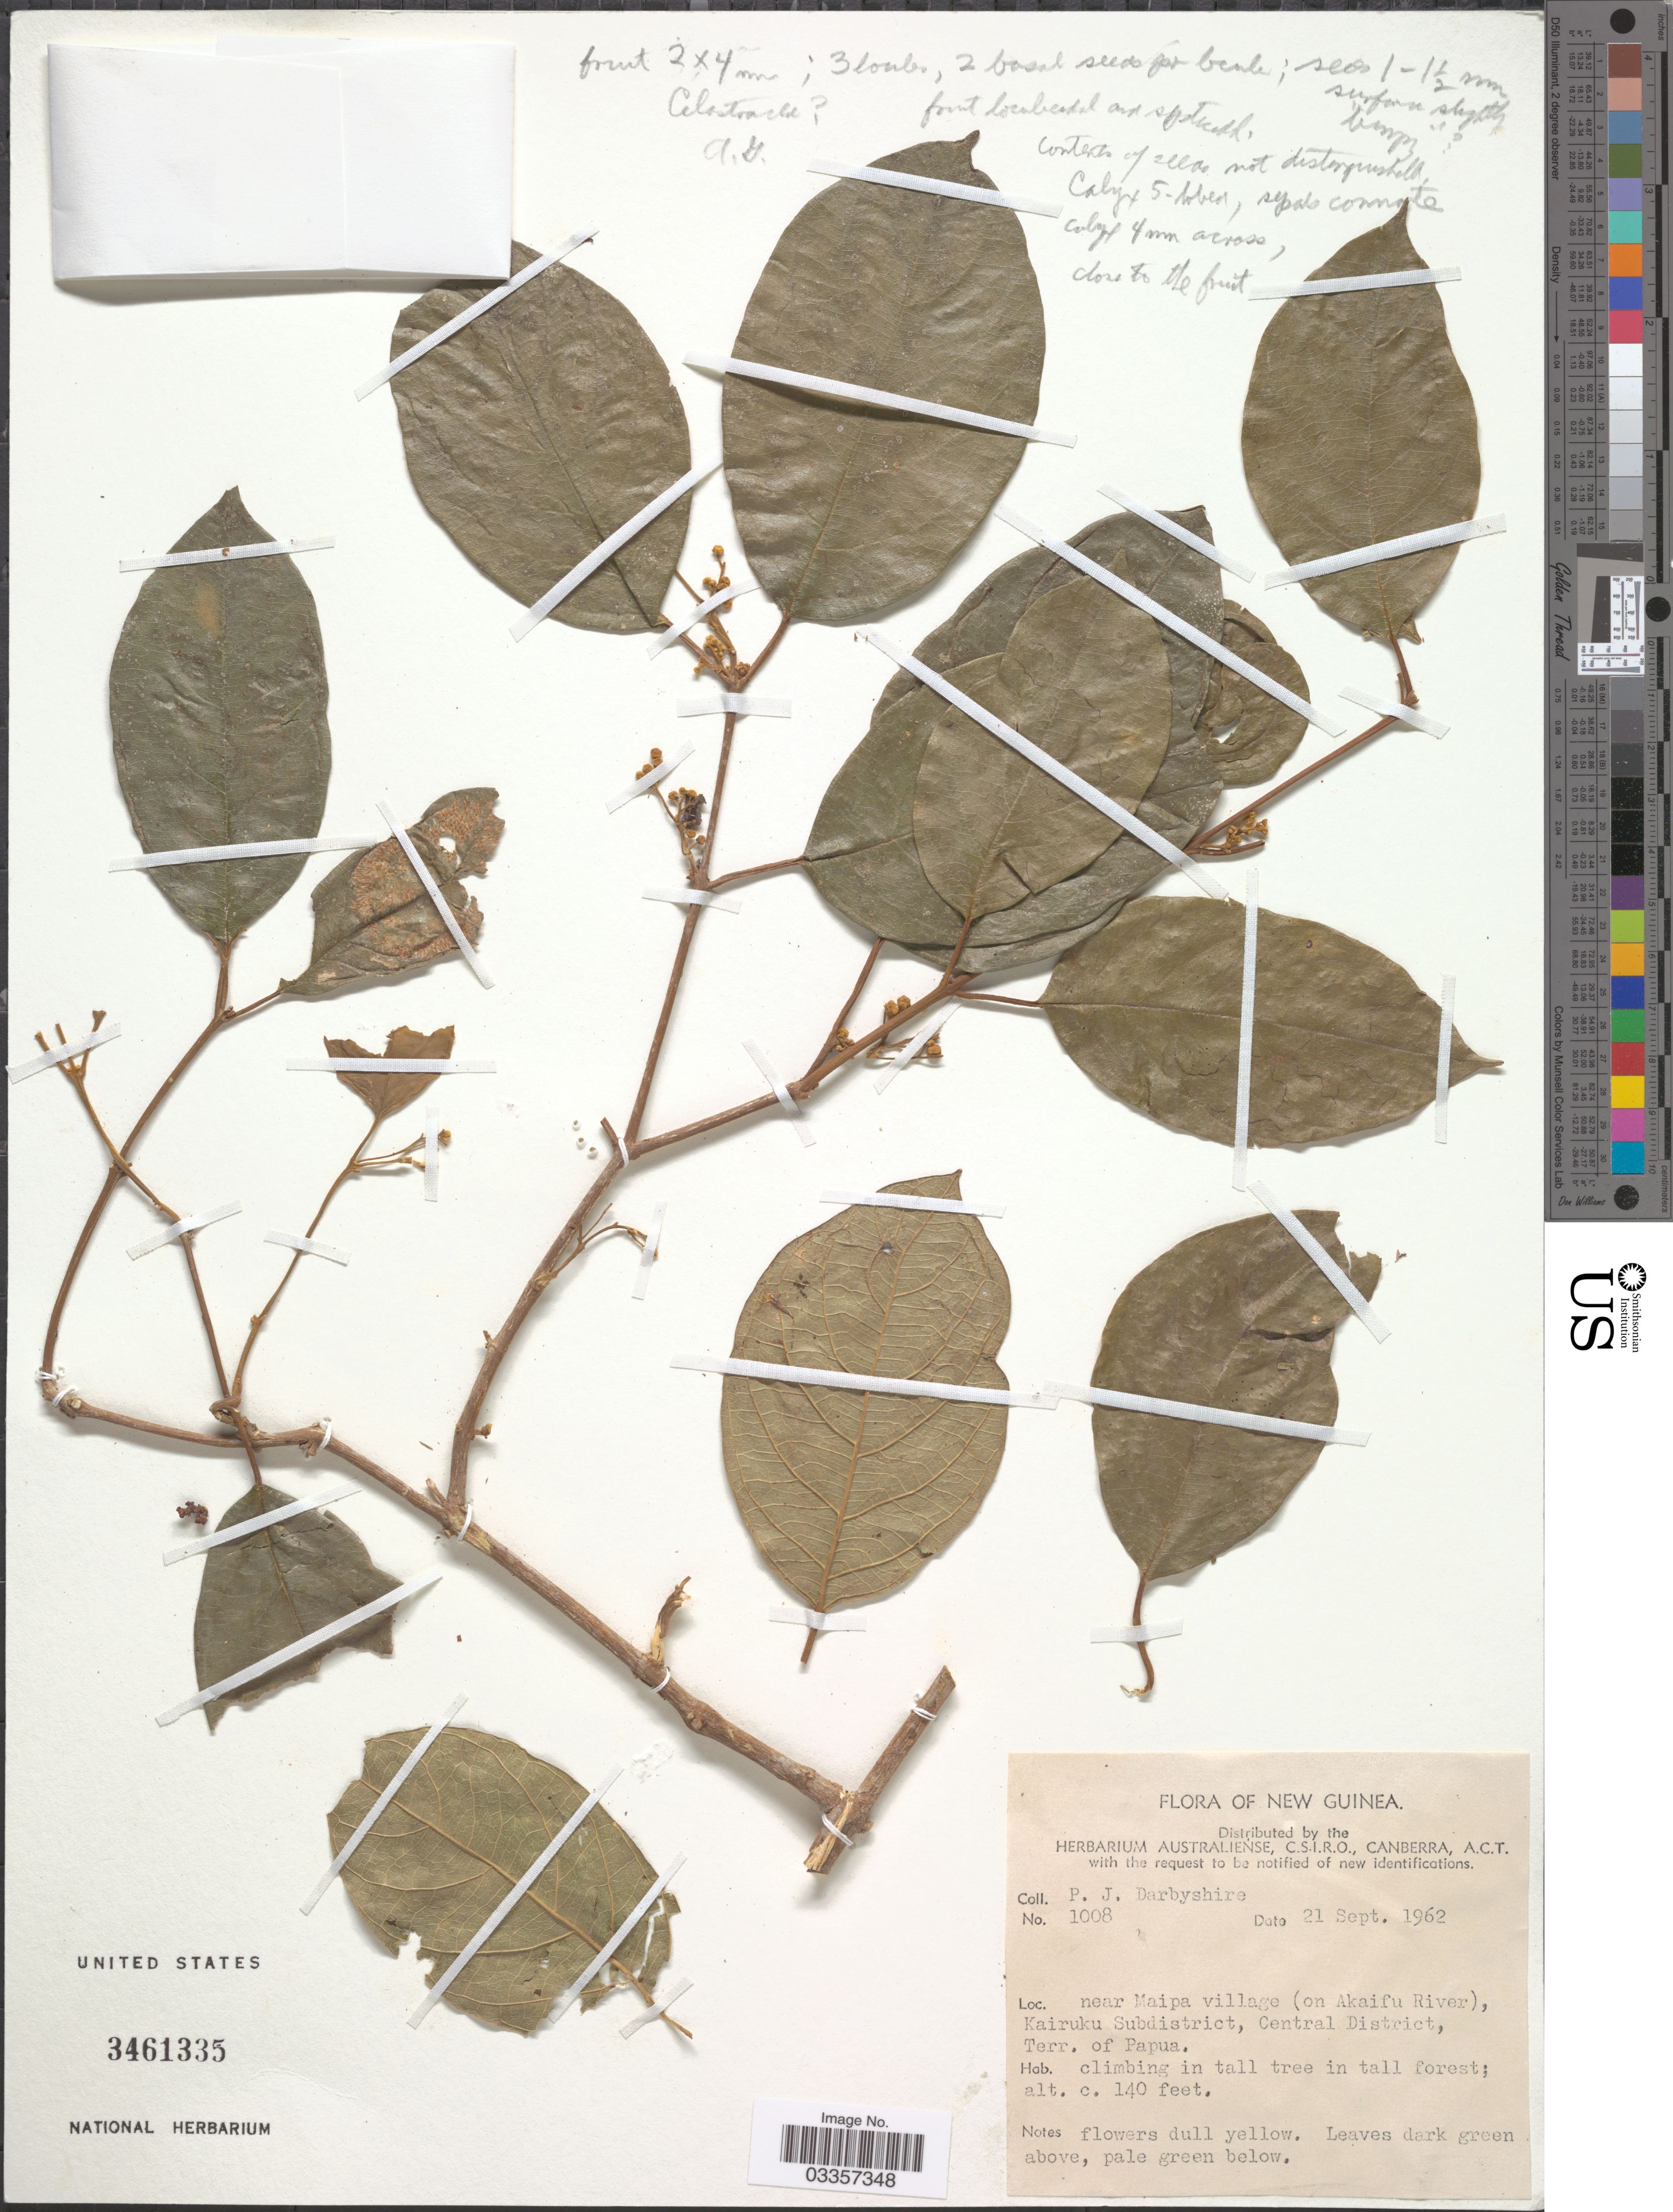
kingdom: Plantae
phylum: Tracheophyta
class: Magnoliopsida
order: Celastrales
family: Celastraceae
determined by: Goldberg, Aaron, (US), NMNH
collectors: P. Darbyshire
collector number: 1008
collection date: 1962-09-21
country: Papua New Guinea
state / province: Central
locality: New Guinea. Near Maipa village (on Akaifu River), Kairuku Subdistrict, Central District, Terr. of Papua.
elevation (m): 43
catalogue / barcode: US 3461335